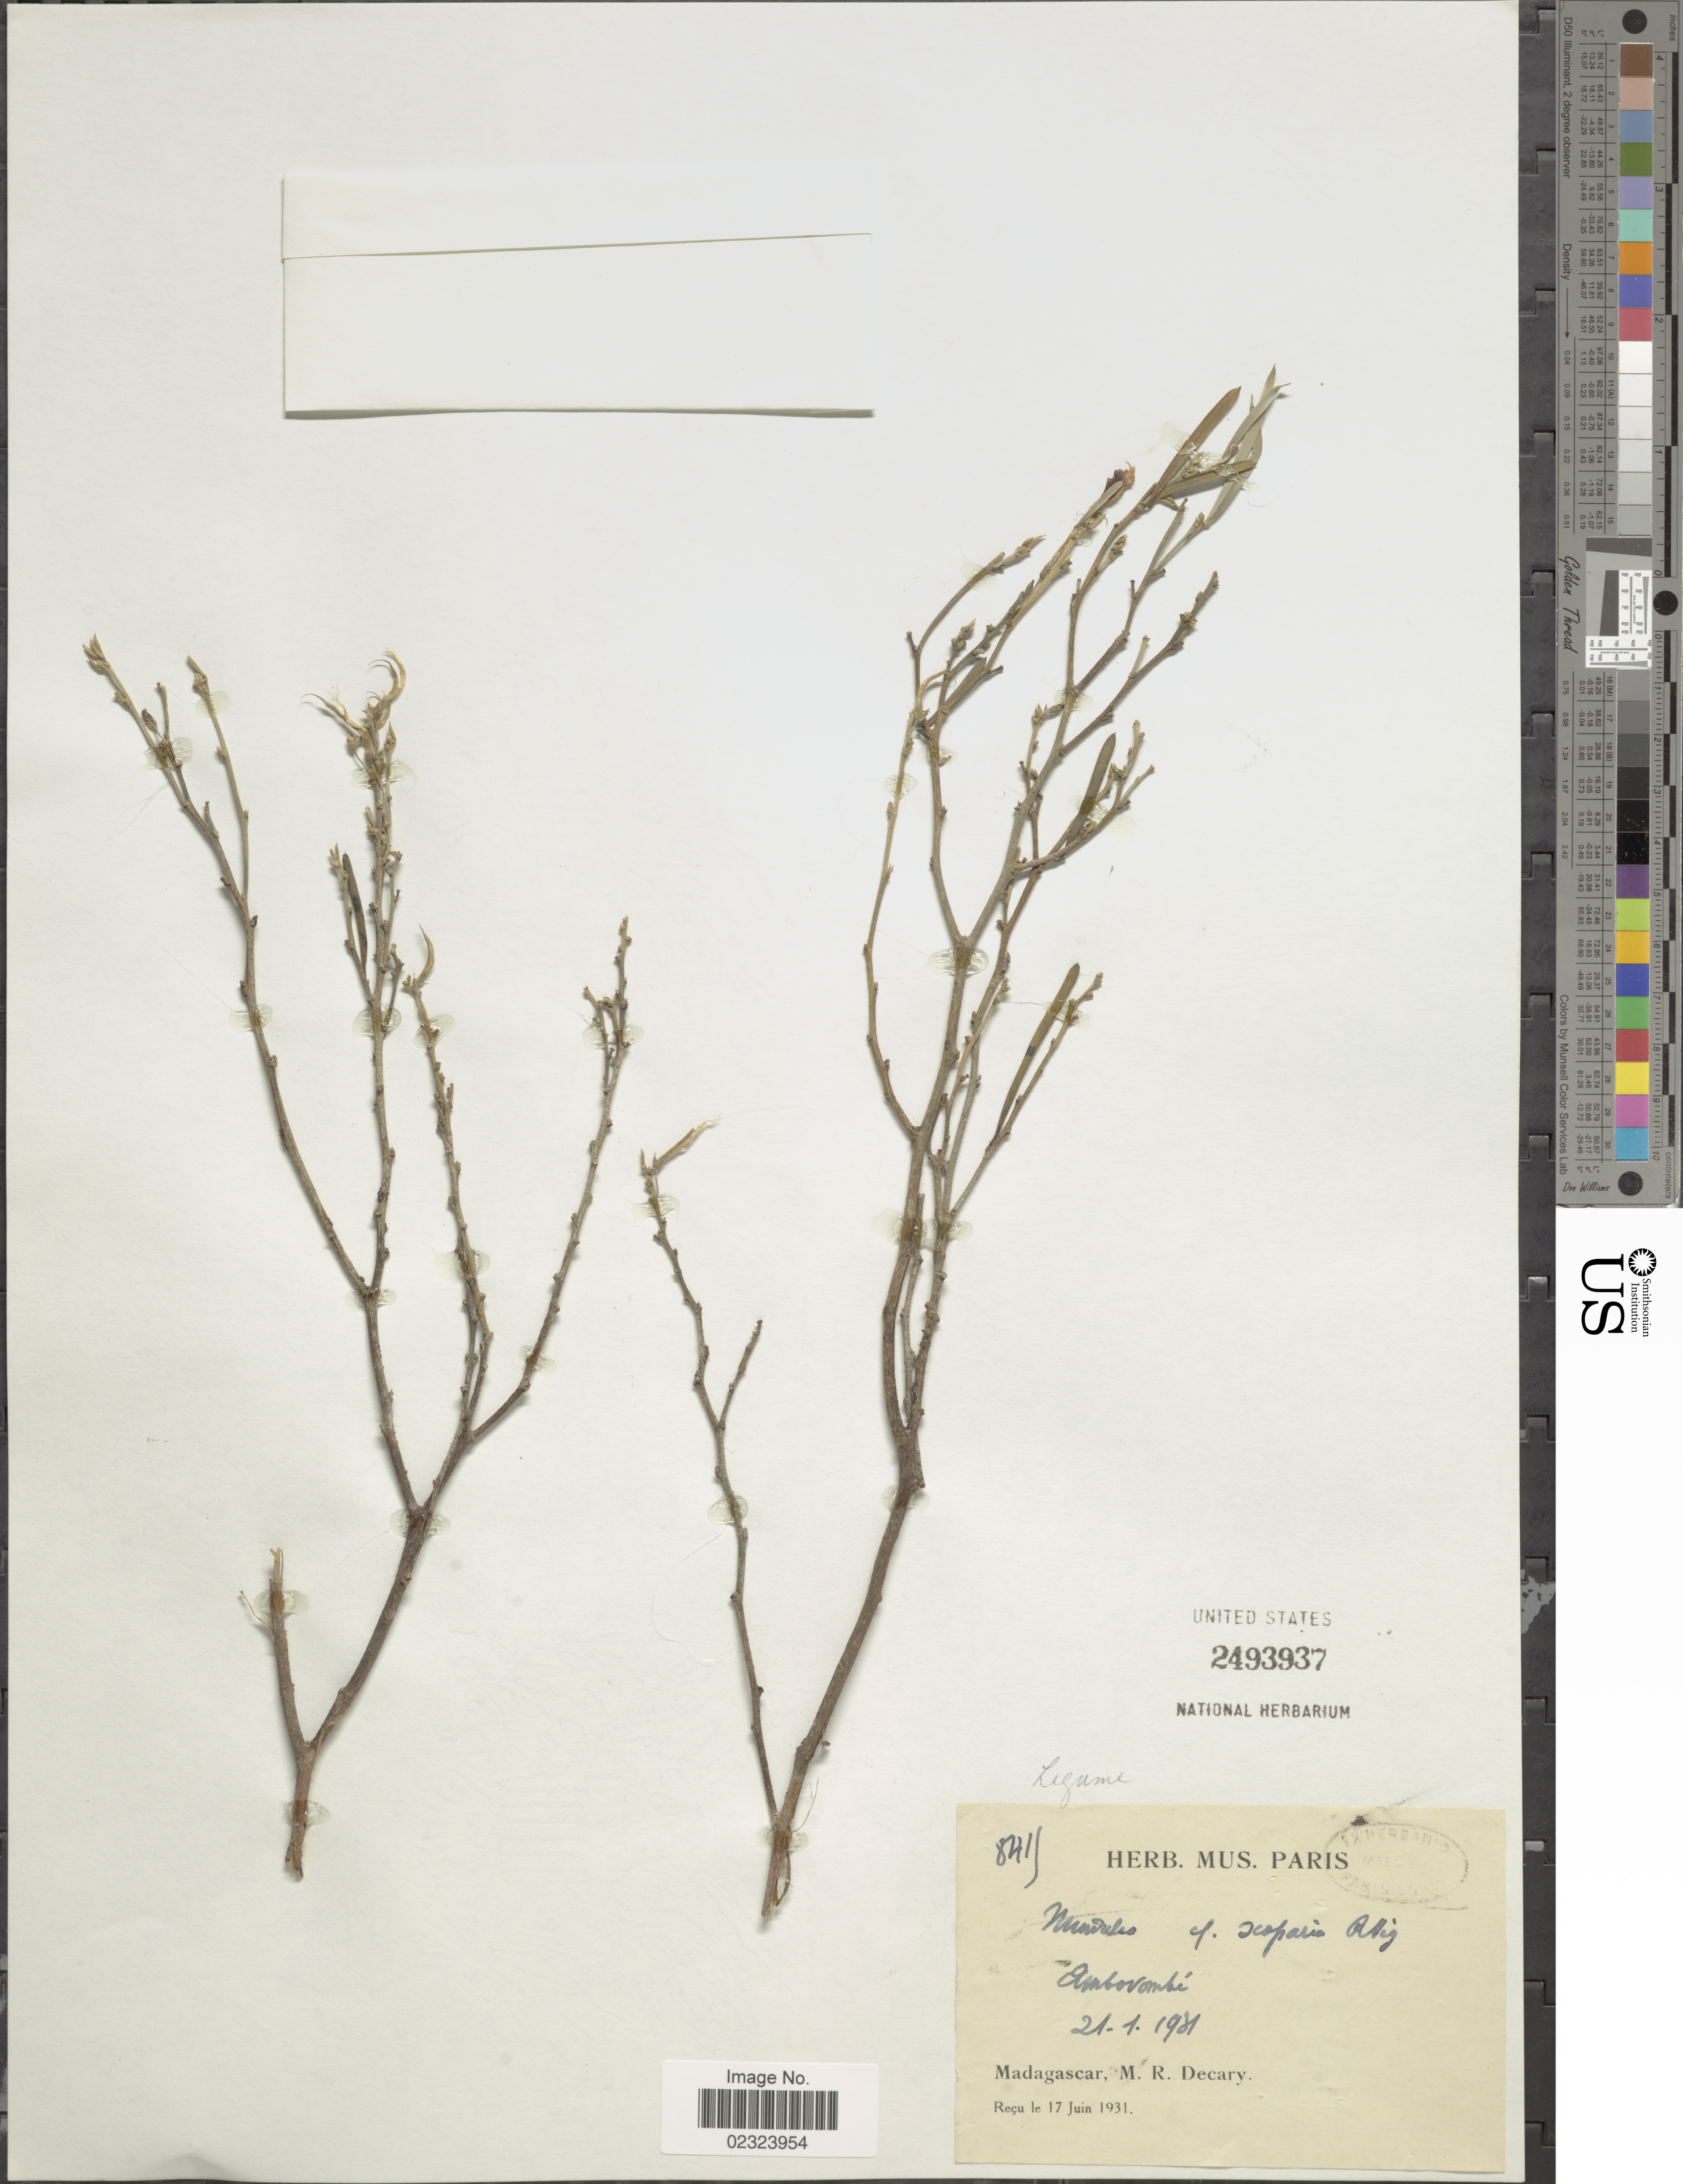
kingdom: Plantae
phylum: Tracheophyta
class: Magnoliopsida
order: Fabales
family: Fabaceae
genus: Mundulea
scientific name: Mundulea scoparia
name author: R. Vig.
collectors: R. Decary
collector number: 8415*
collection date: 1981-01-21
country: Madagascar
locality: Ambovombé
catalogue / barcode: US 2493937